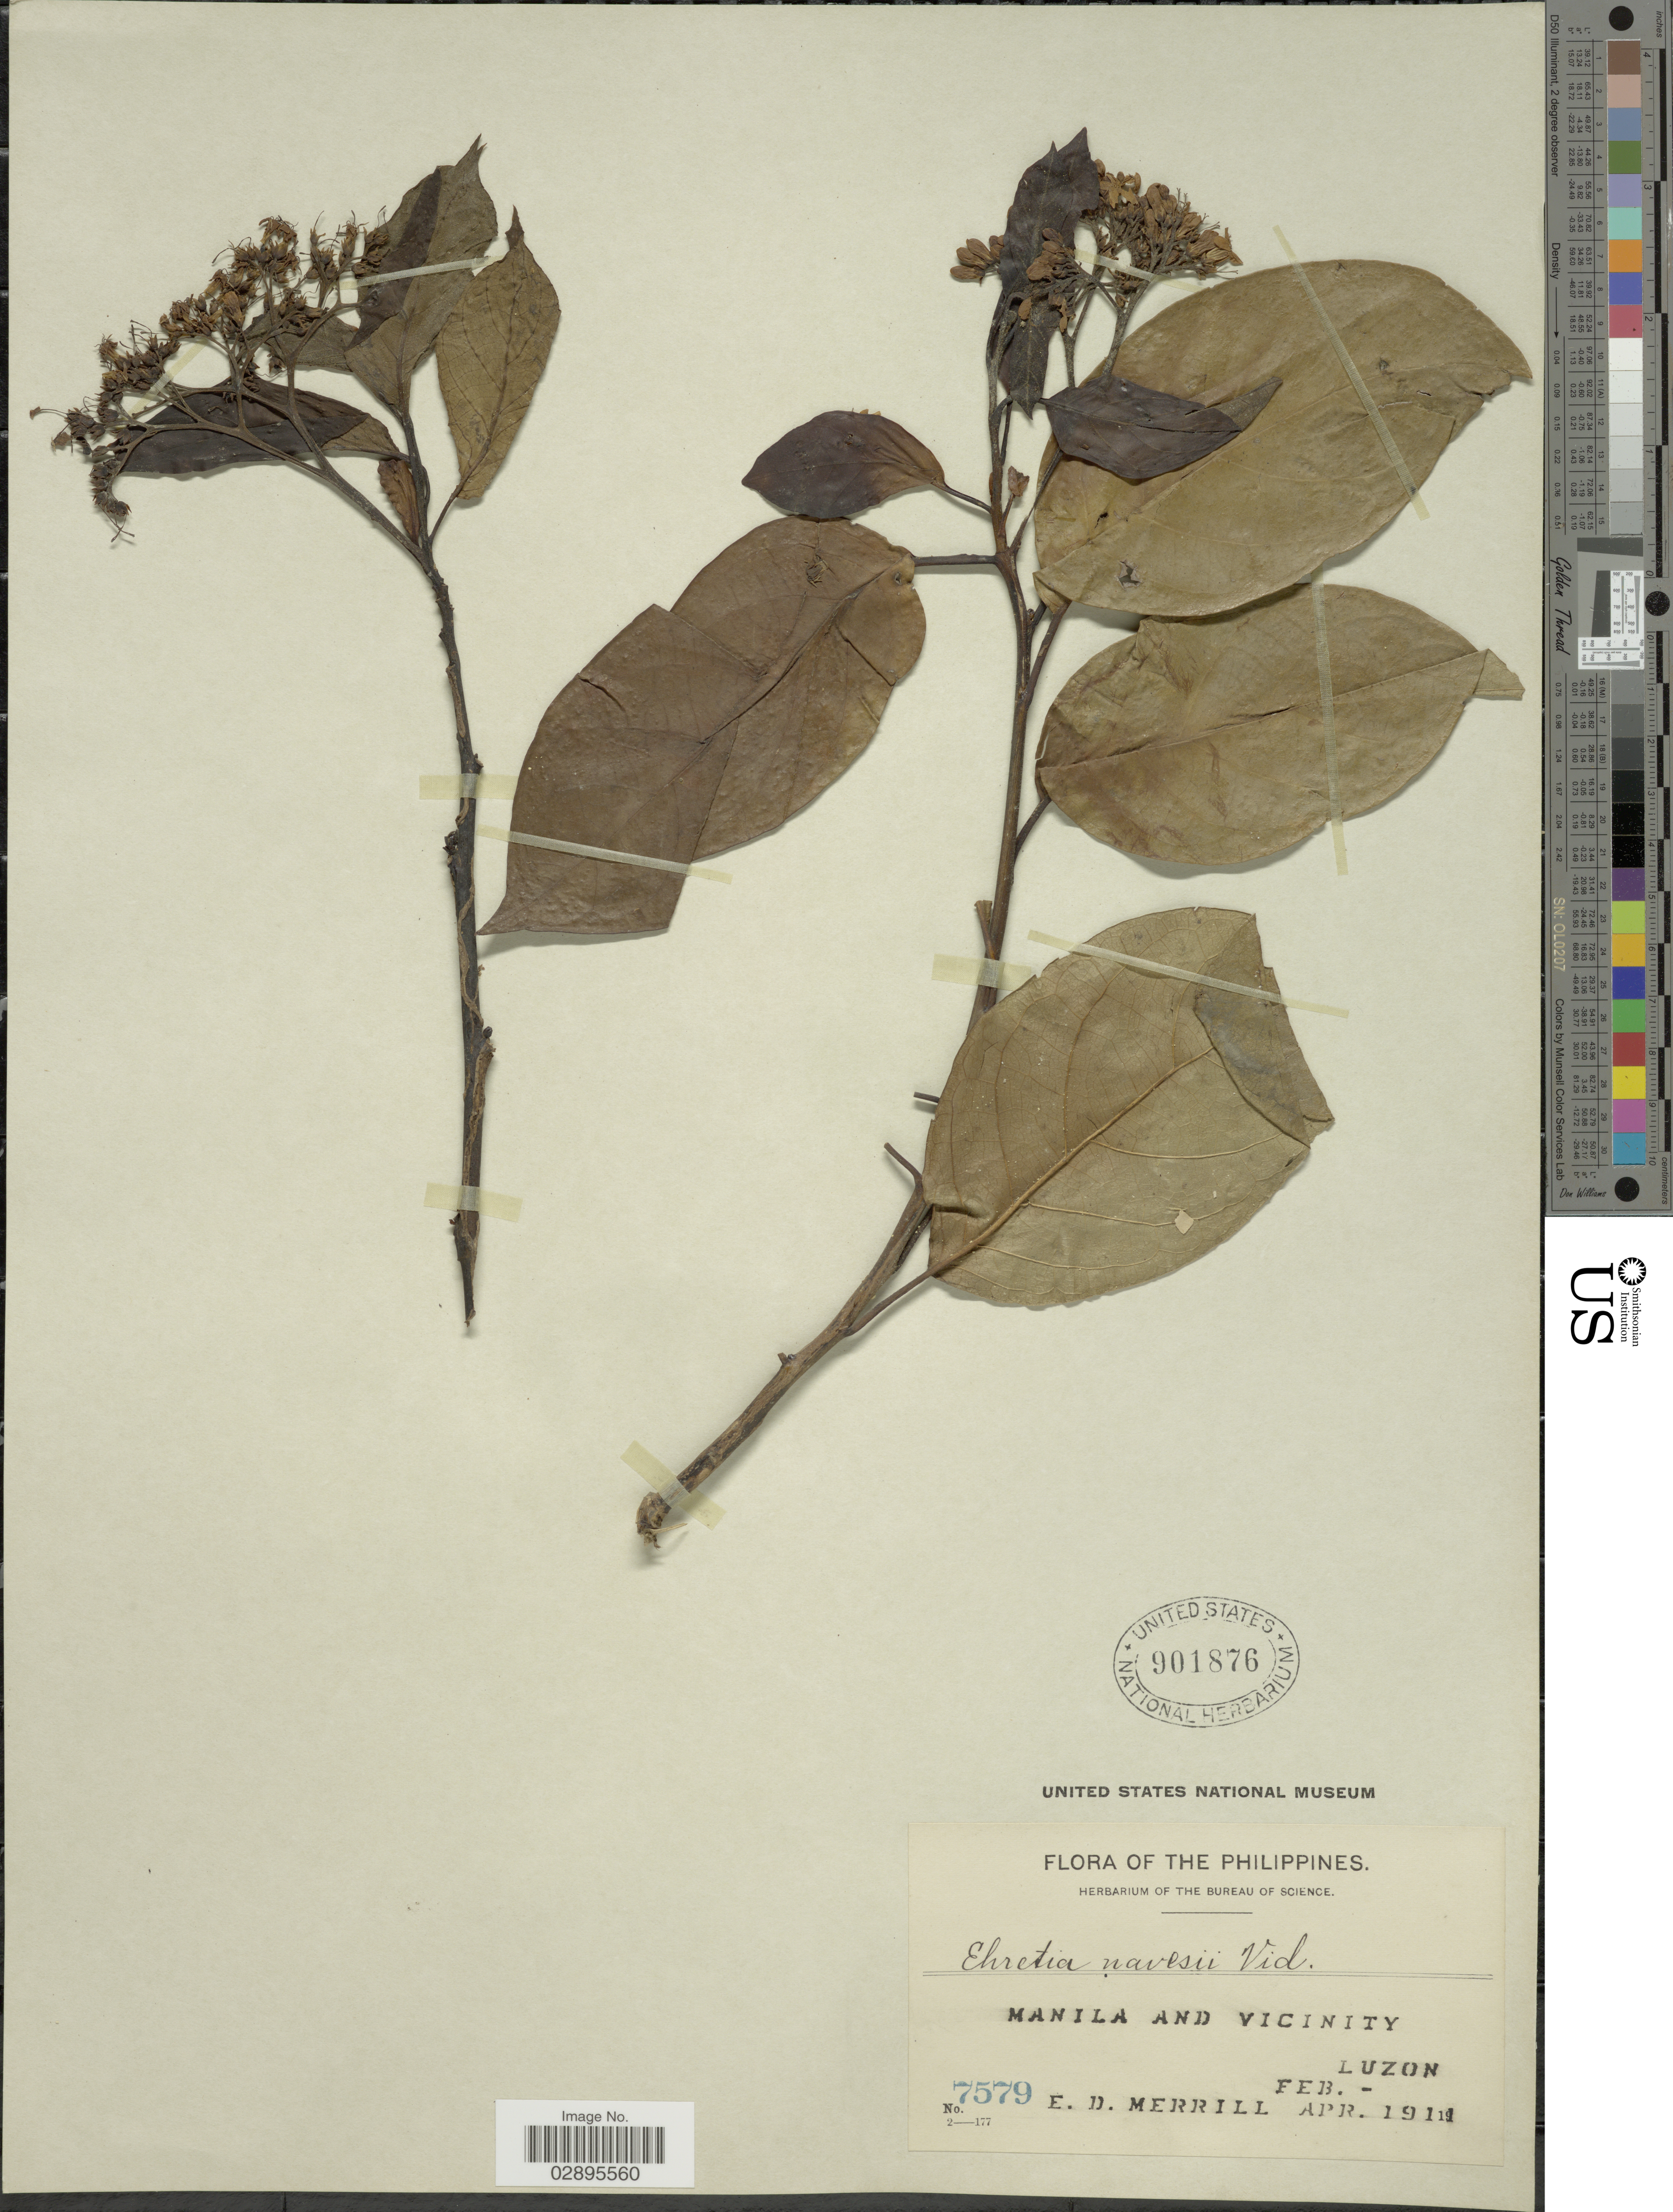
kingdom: Plantae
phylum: Tracheophyta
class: Magnoliopsida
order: Boraginales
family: Ehretiaceae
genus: Ehretia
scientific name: Ehretia navesii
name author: S. Vidal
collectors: E. D. Merrill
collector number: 7579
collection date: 1911-02/1911-04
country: Philippines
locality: Manila and vicinity, Luzon.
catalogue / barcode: US 901876